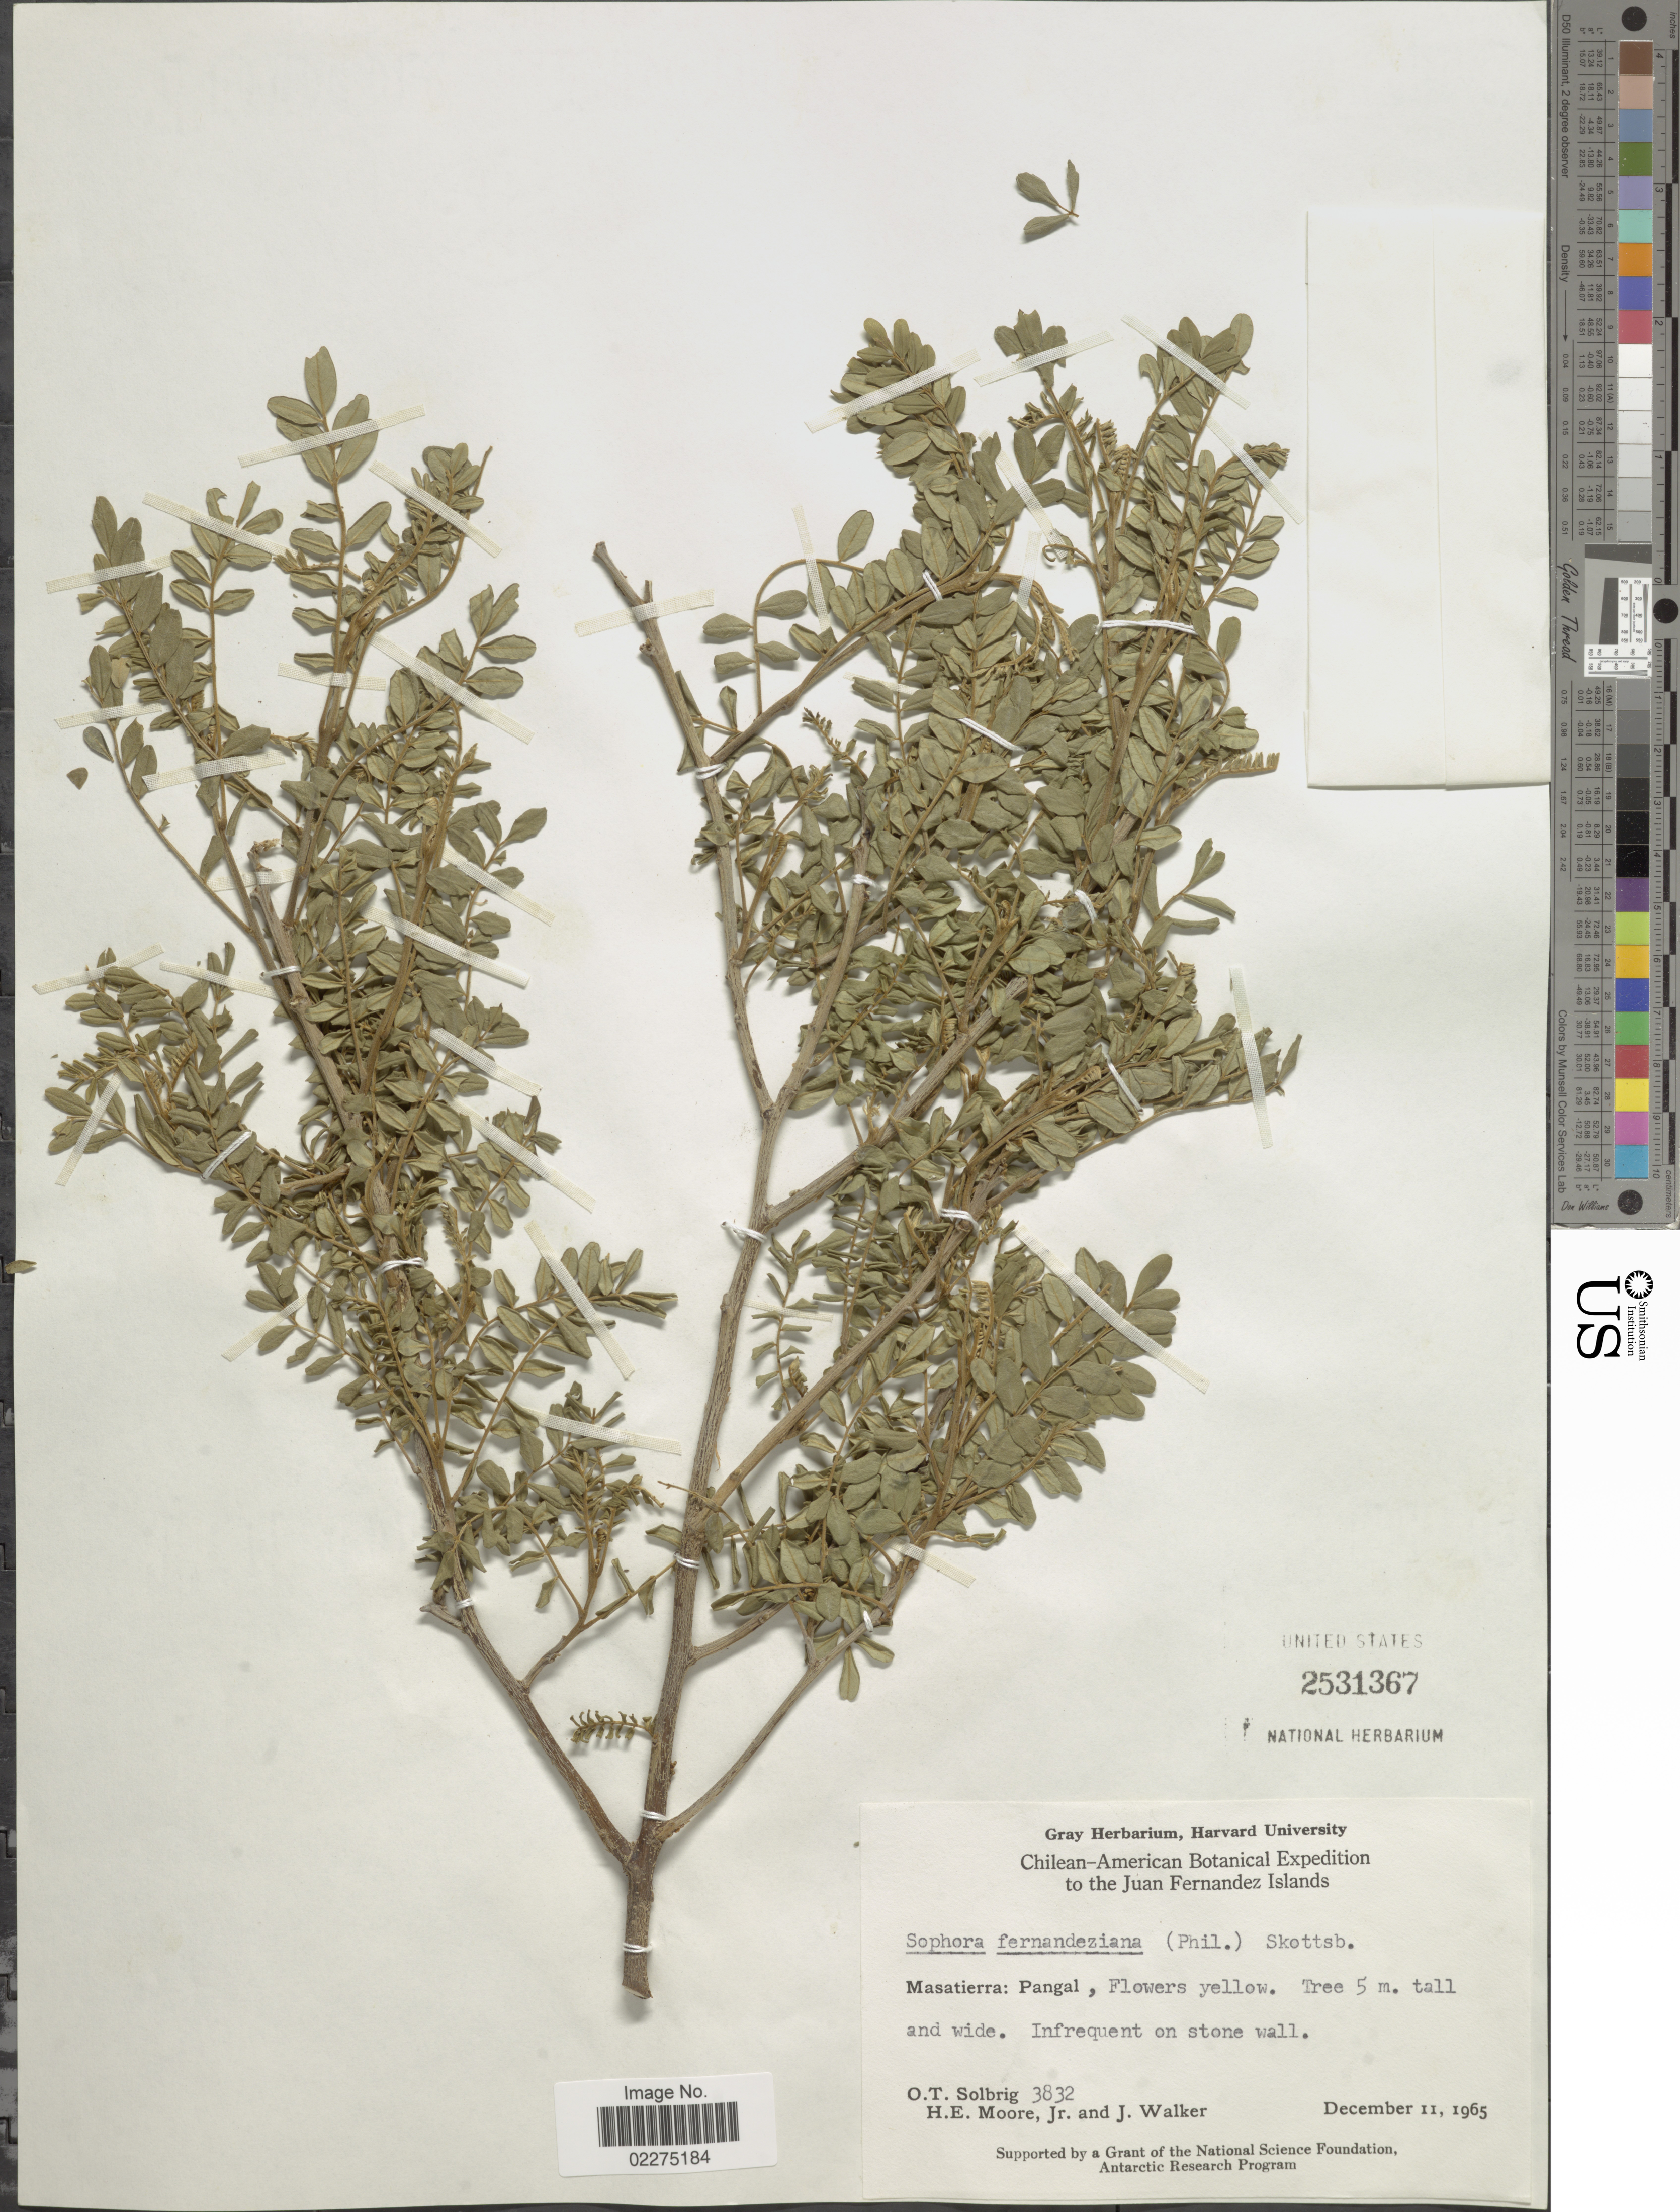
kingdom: Plantae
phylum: Tracheophyta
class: Magnoliopsida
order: Fabales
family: Fabaceae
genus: Sophora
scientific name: Sophora fernandeziana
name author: (Phil.) Skottsb.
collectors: O. T. Solbrig, H. Moore & J. Walker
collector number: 3832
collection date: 1965-12-11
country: Chile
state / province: Valparaíso (V)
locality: Juan Fernandez Islands. Masatierra: Pangal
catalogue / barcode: US 2531367